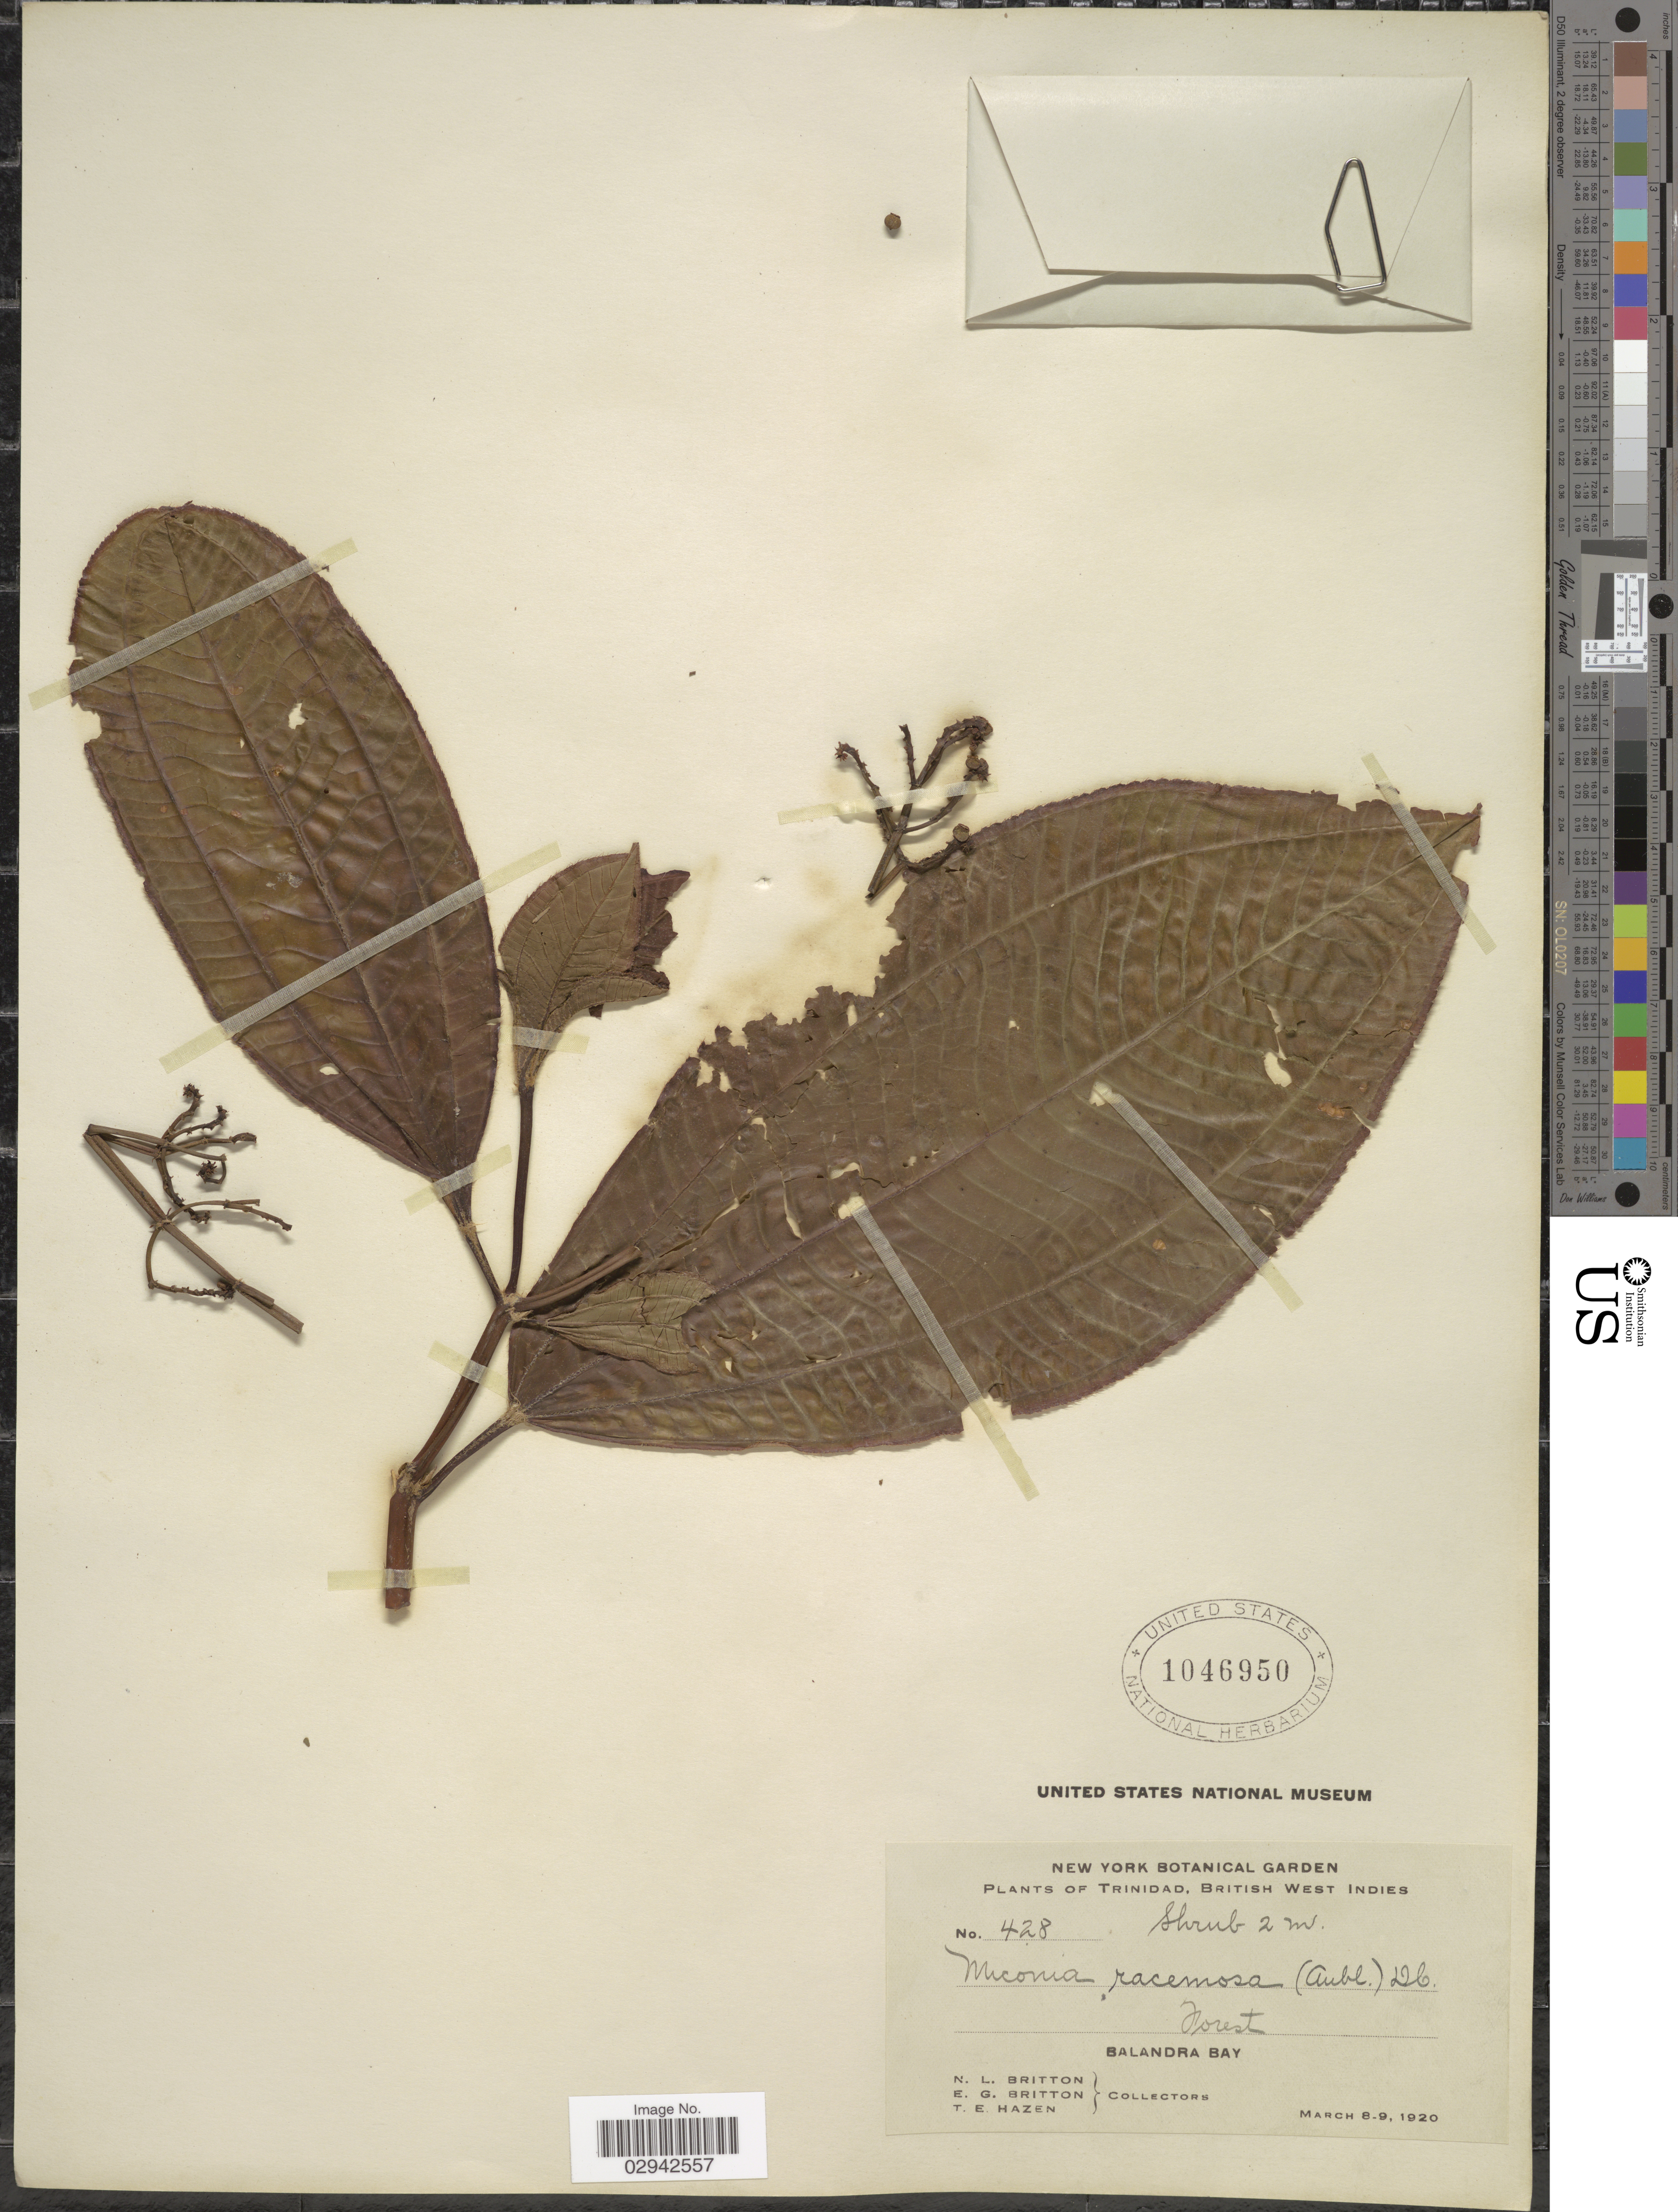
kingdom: Plantae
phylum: Tracheophyta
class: Magnoliopsida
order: Myrtales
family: Melastomataceae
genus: Miconia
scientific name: Miconia racemosa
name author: (Aubl.) DC.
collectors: N. Britton, E. G. Britton & T. E. Hazen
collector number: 428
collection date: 1920-03-08/1920-03-09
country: Trinidad and Tobago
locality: Trinidad, British West Indies, Balandra Bay.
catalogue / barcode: US 1046950